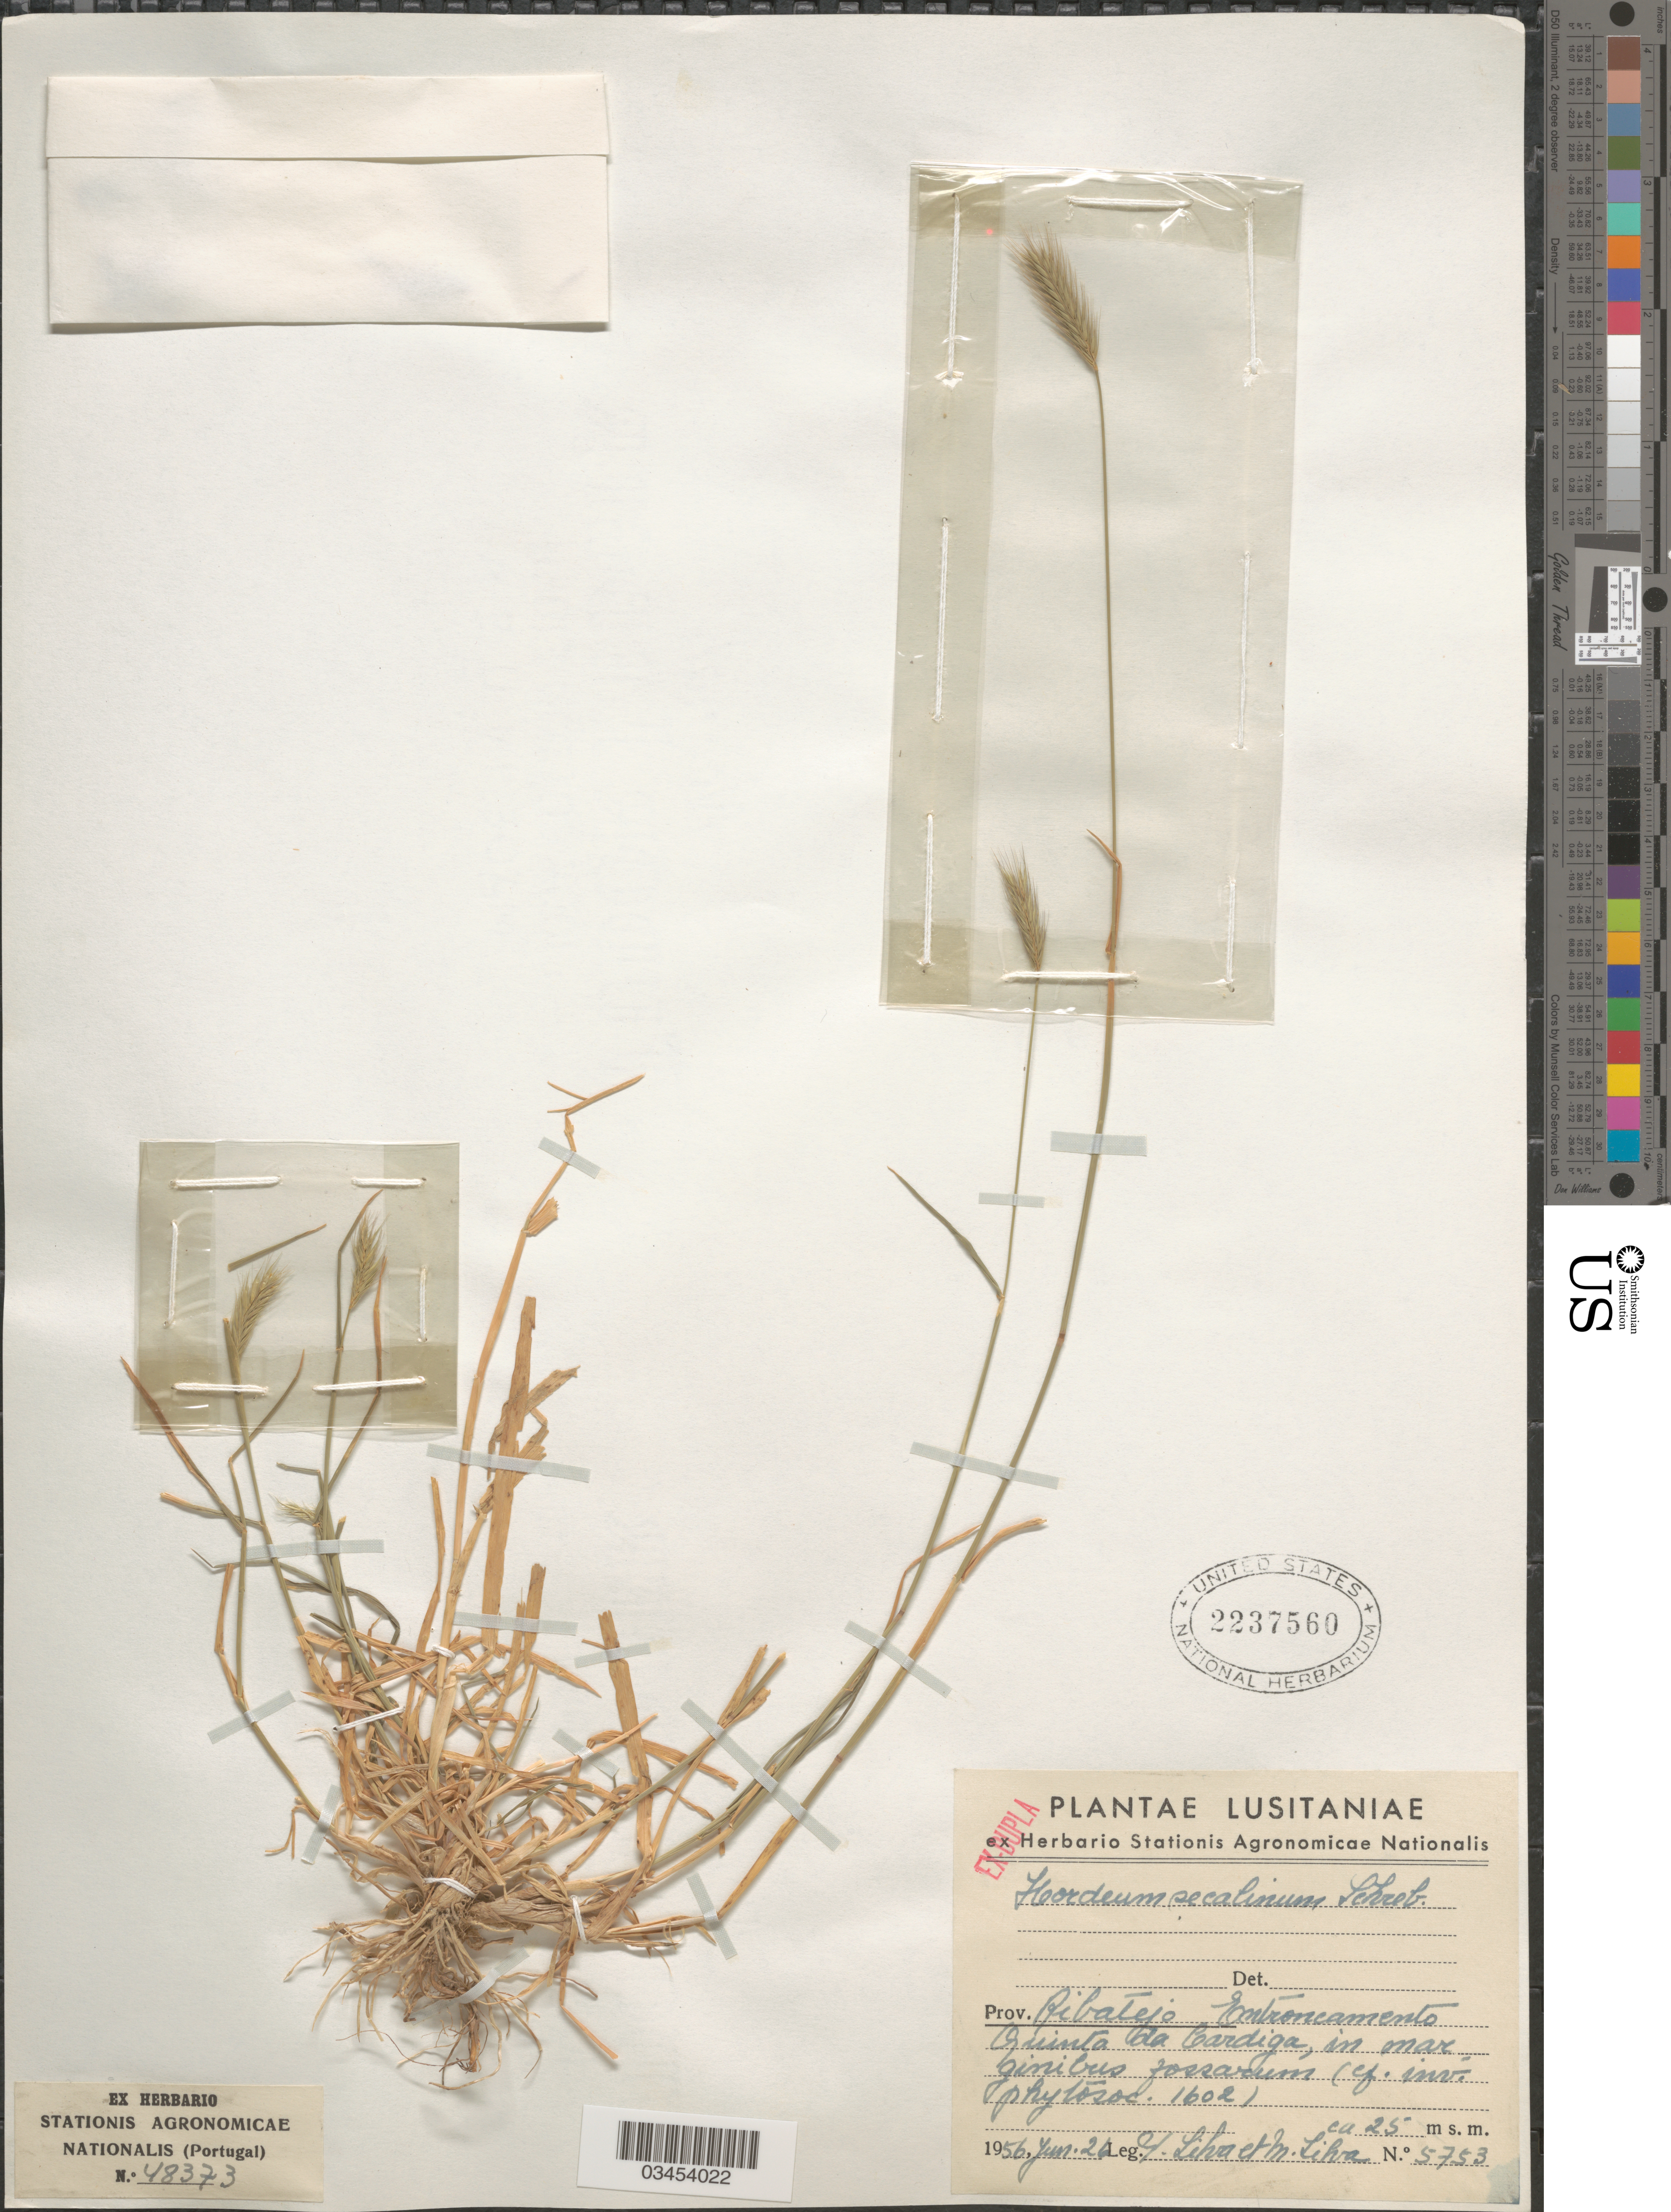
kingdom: Plantae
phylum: Tracheophyta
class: Liliopsida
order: Poales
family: Poaceae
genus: Hordeum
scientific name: Hordeum secalinum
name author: Schreb.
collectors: G. Silva & M. Silva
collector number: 5753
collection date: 1956-06-26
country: Portugal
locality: Lusitaniae. Prov. Ribatejo, Entroncamento. Quinta da Cardiga, in marinibus fossarum.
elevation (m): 25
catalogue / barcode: US 2237560